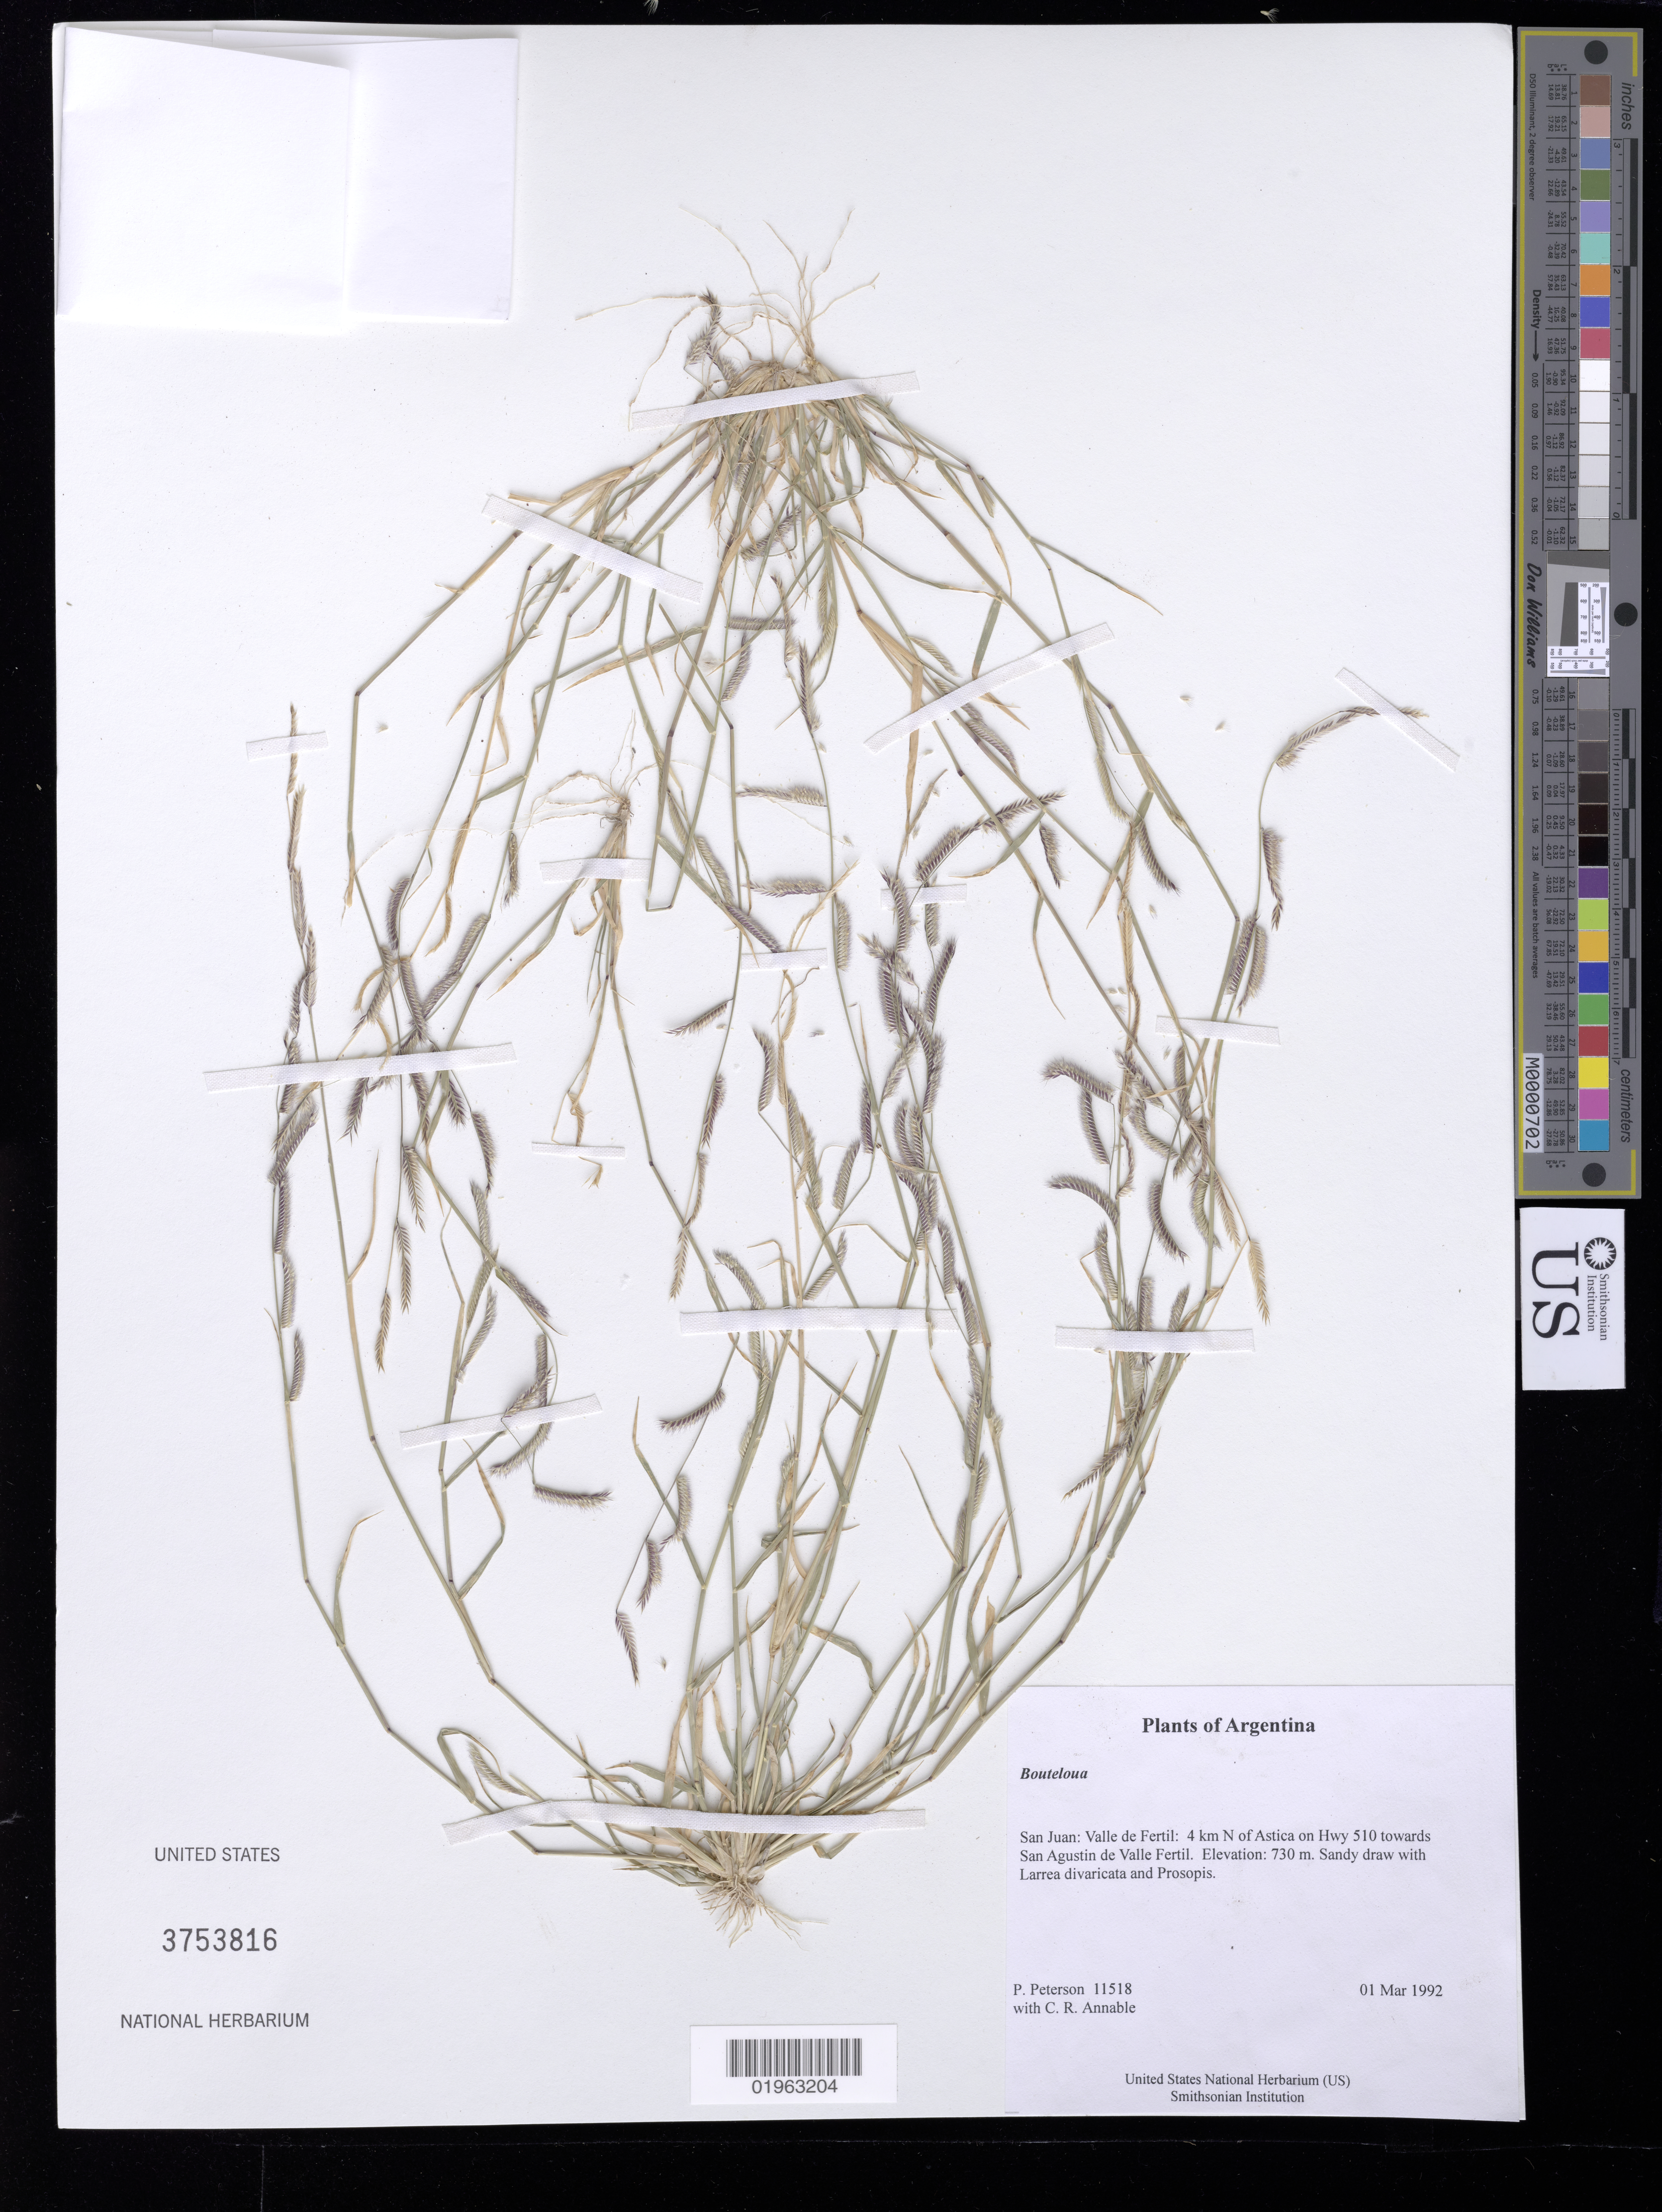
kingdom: Plantae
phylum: Tracheophyta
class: Liliopsida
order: Poales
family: Poaceae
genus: Bouteloua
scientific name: Bouteloua sp.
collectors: P. M. Peterson & C. R. Annable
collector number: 11518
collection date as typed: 01 Mar 1992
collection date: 1992-03-01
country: Argentina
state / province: San Juan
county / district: Valle de Fertil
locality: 4 km N of Astica on Hwy 510 towards San Agustin de Valle Fertil.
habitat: Sandy draw with Larrea divaricata and Prosopis.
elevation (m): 730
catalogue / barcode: US 3753816